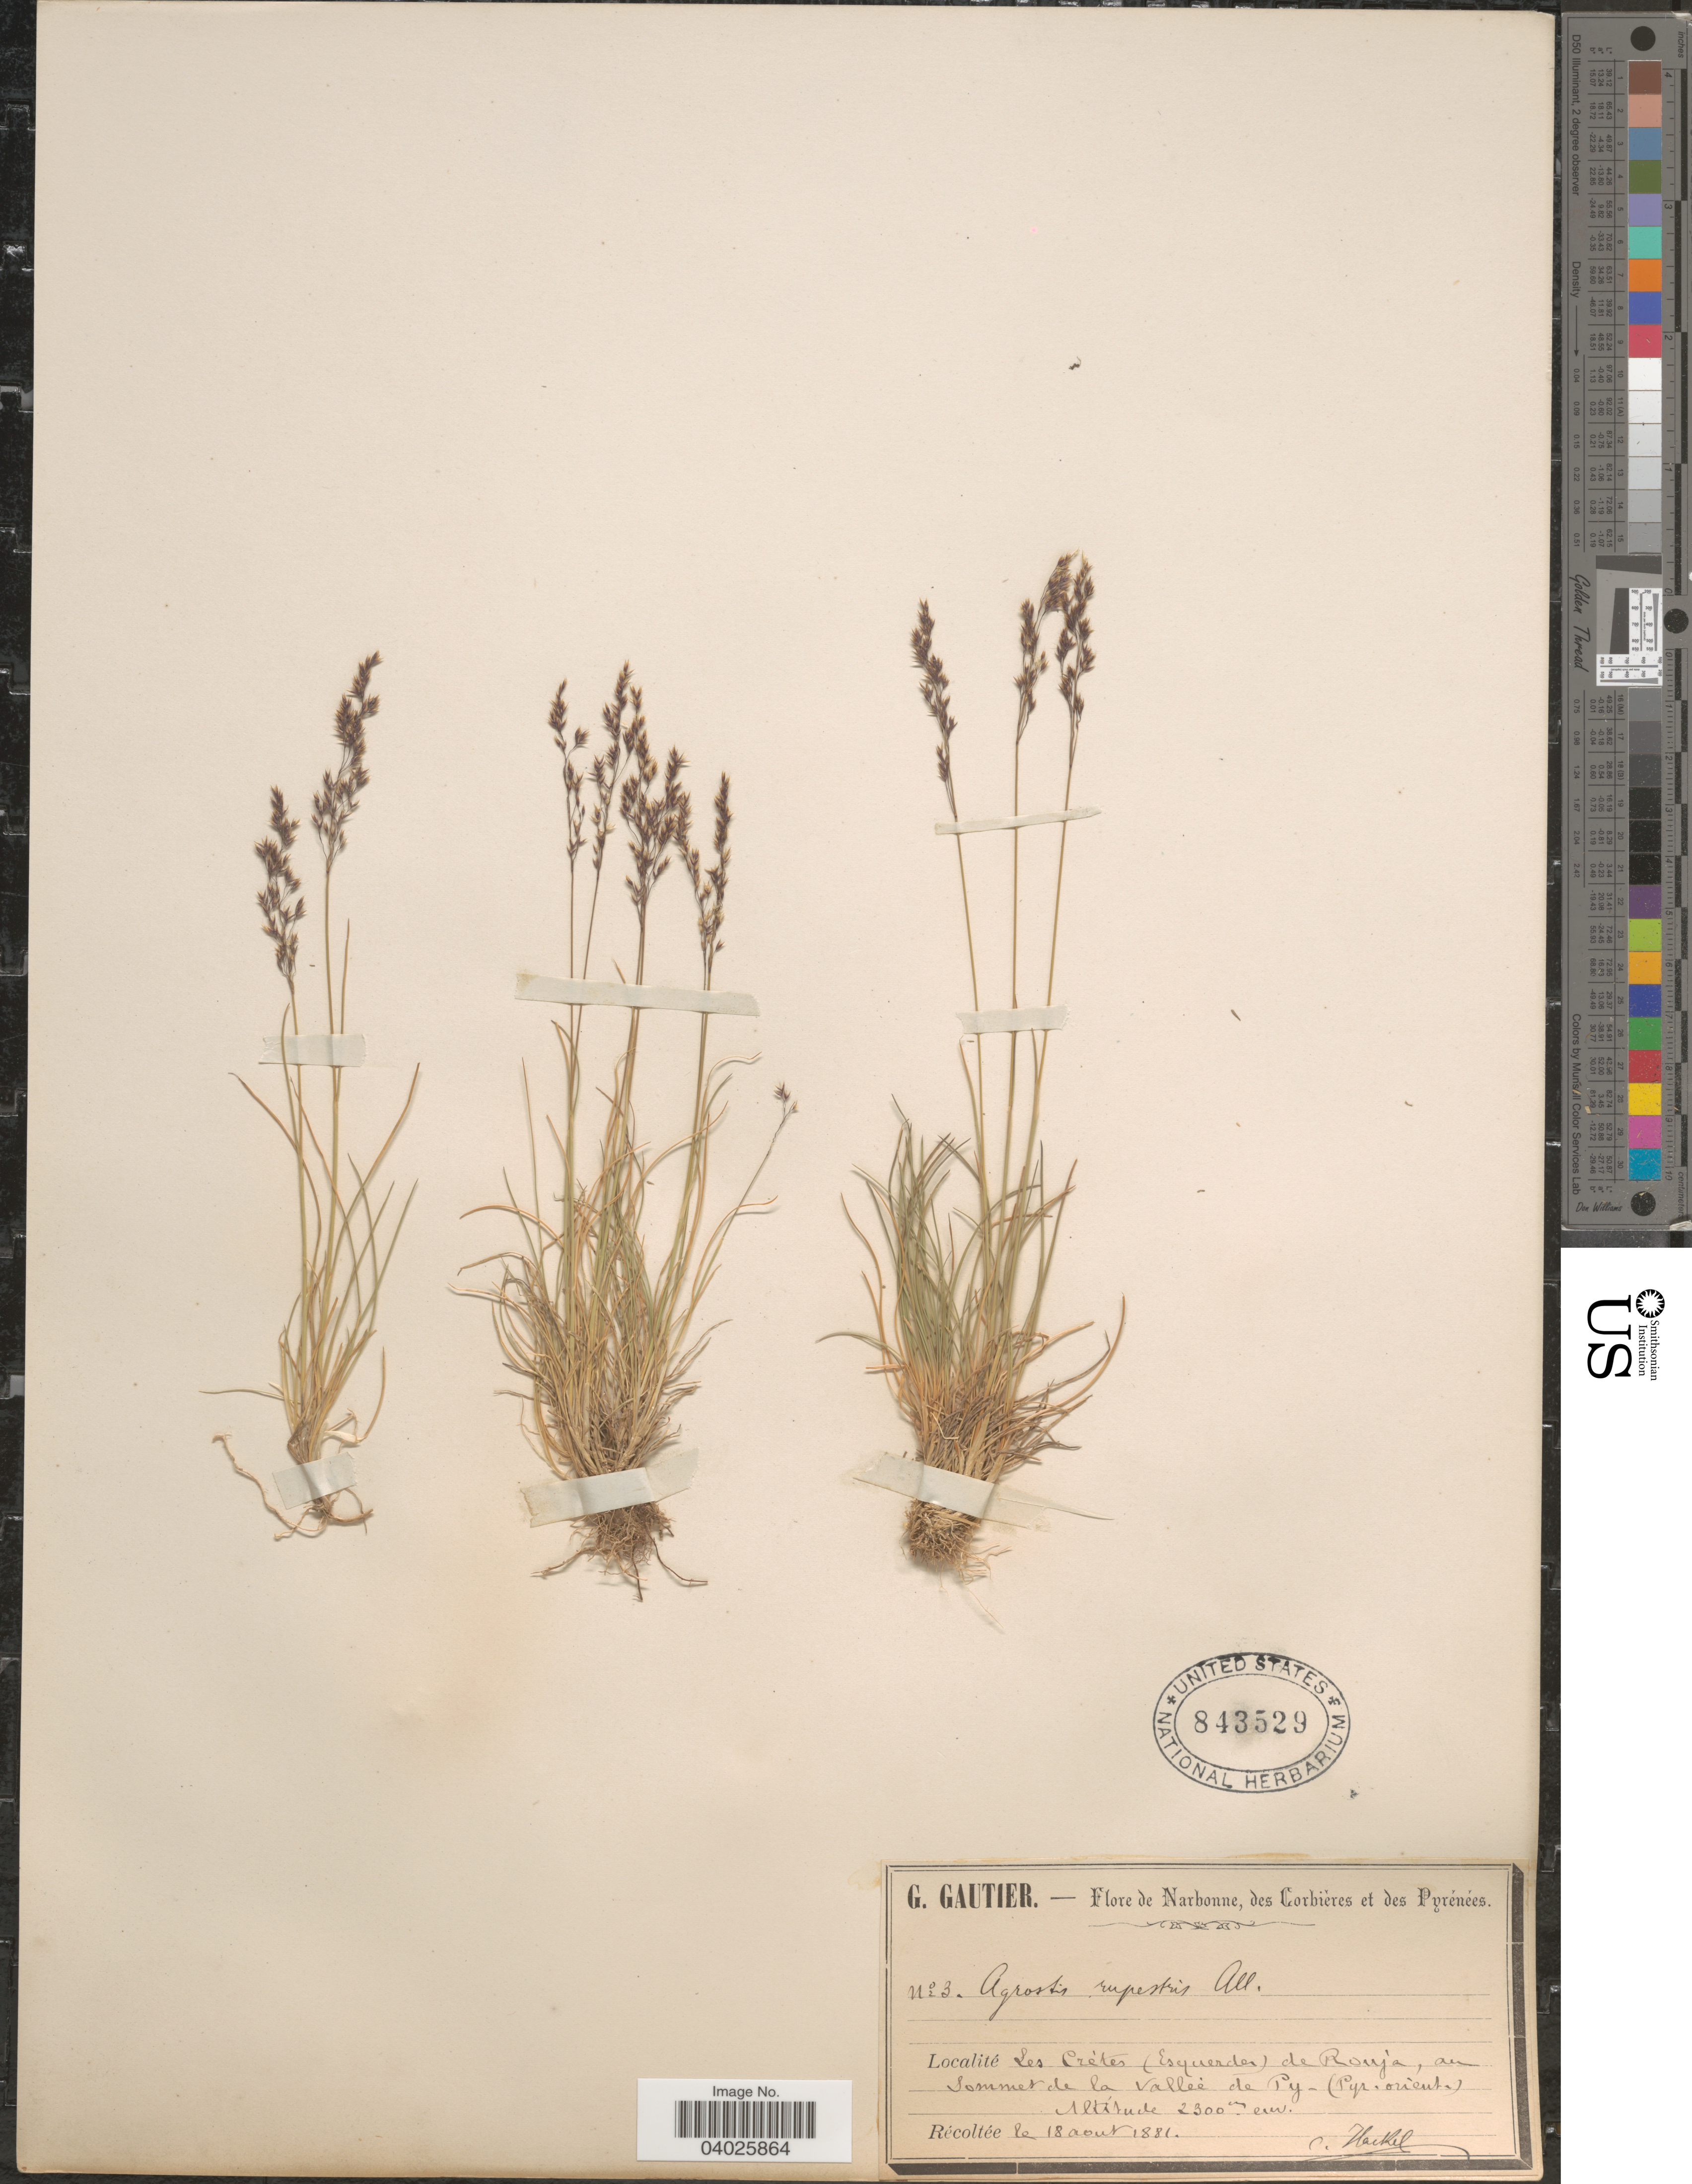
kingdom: Plantae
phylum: Tracheophyta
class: Liliopsida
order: Poales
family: Poaceae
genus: Agrostis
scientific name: Agrostis rupestris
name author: All.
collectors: -. Hackel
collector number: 3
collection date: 1881-08-18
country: France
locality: Narbonne, des Corbiéres et des Pyrénées. Les Crétes (Esquerder) de Ronja, am sommet de la Valleé de Py-(Pyr. orient.).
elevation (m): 2300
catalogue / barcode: US 843529